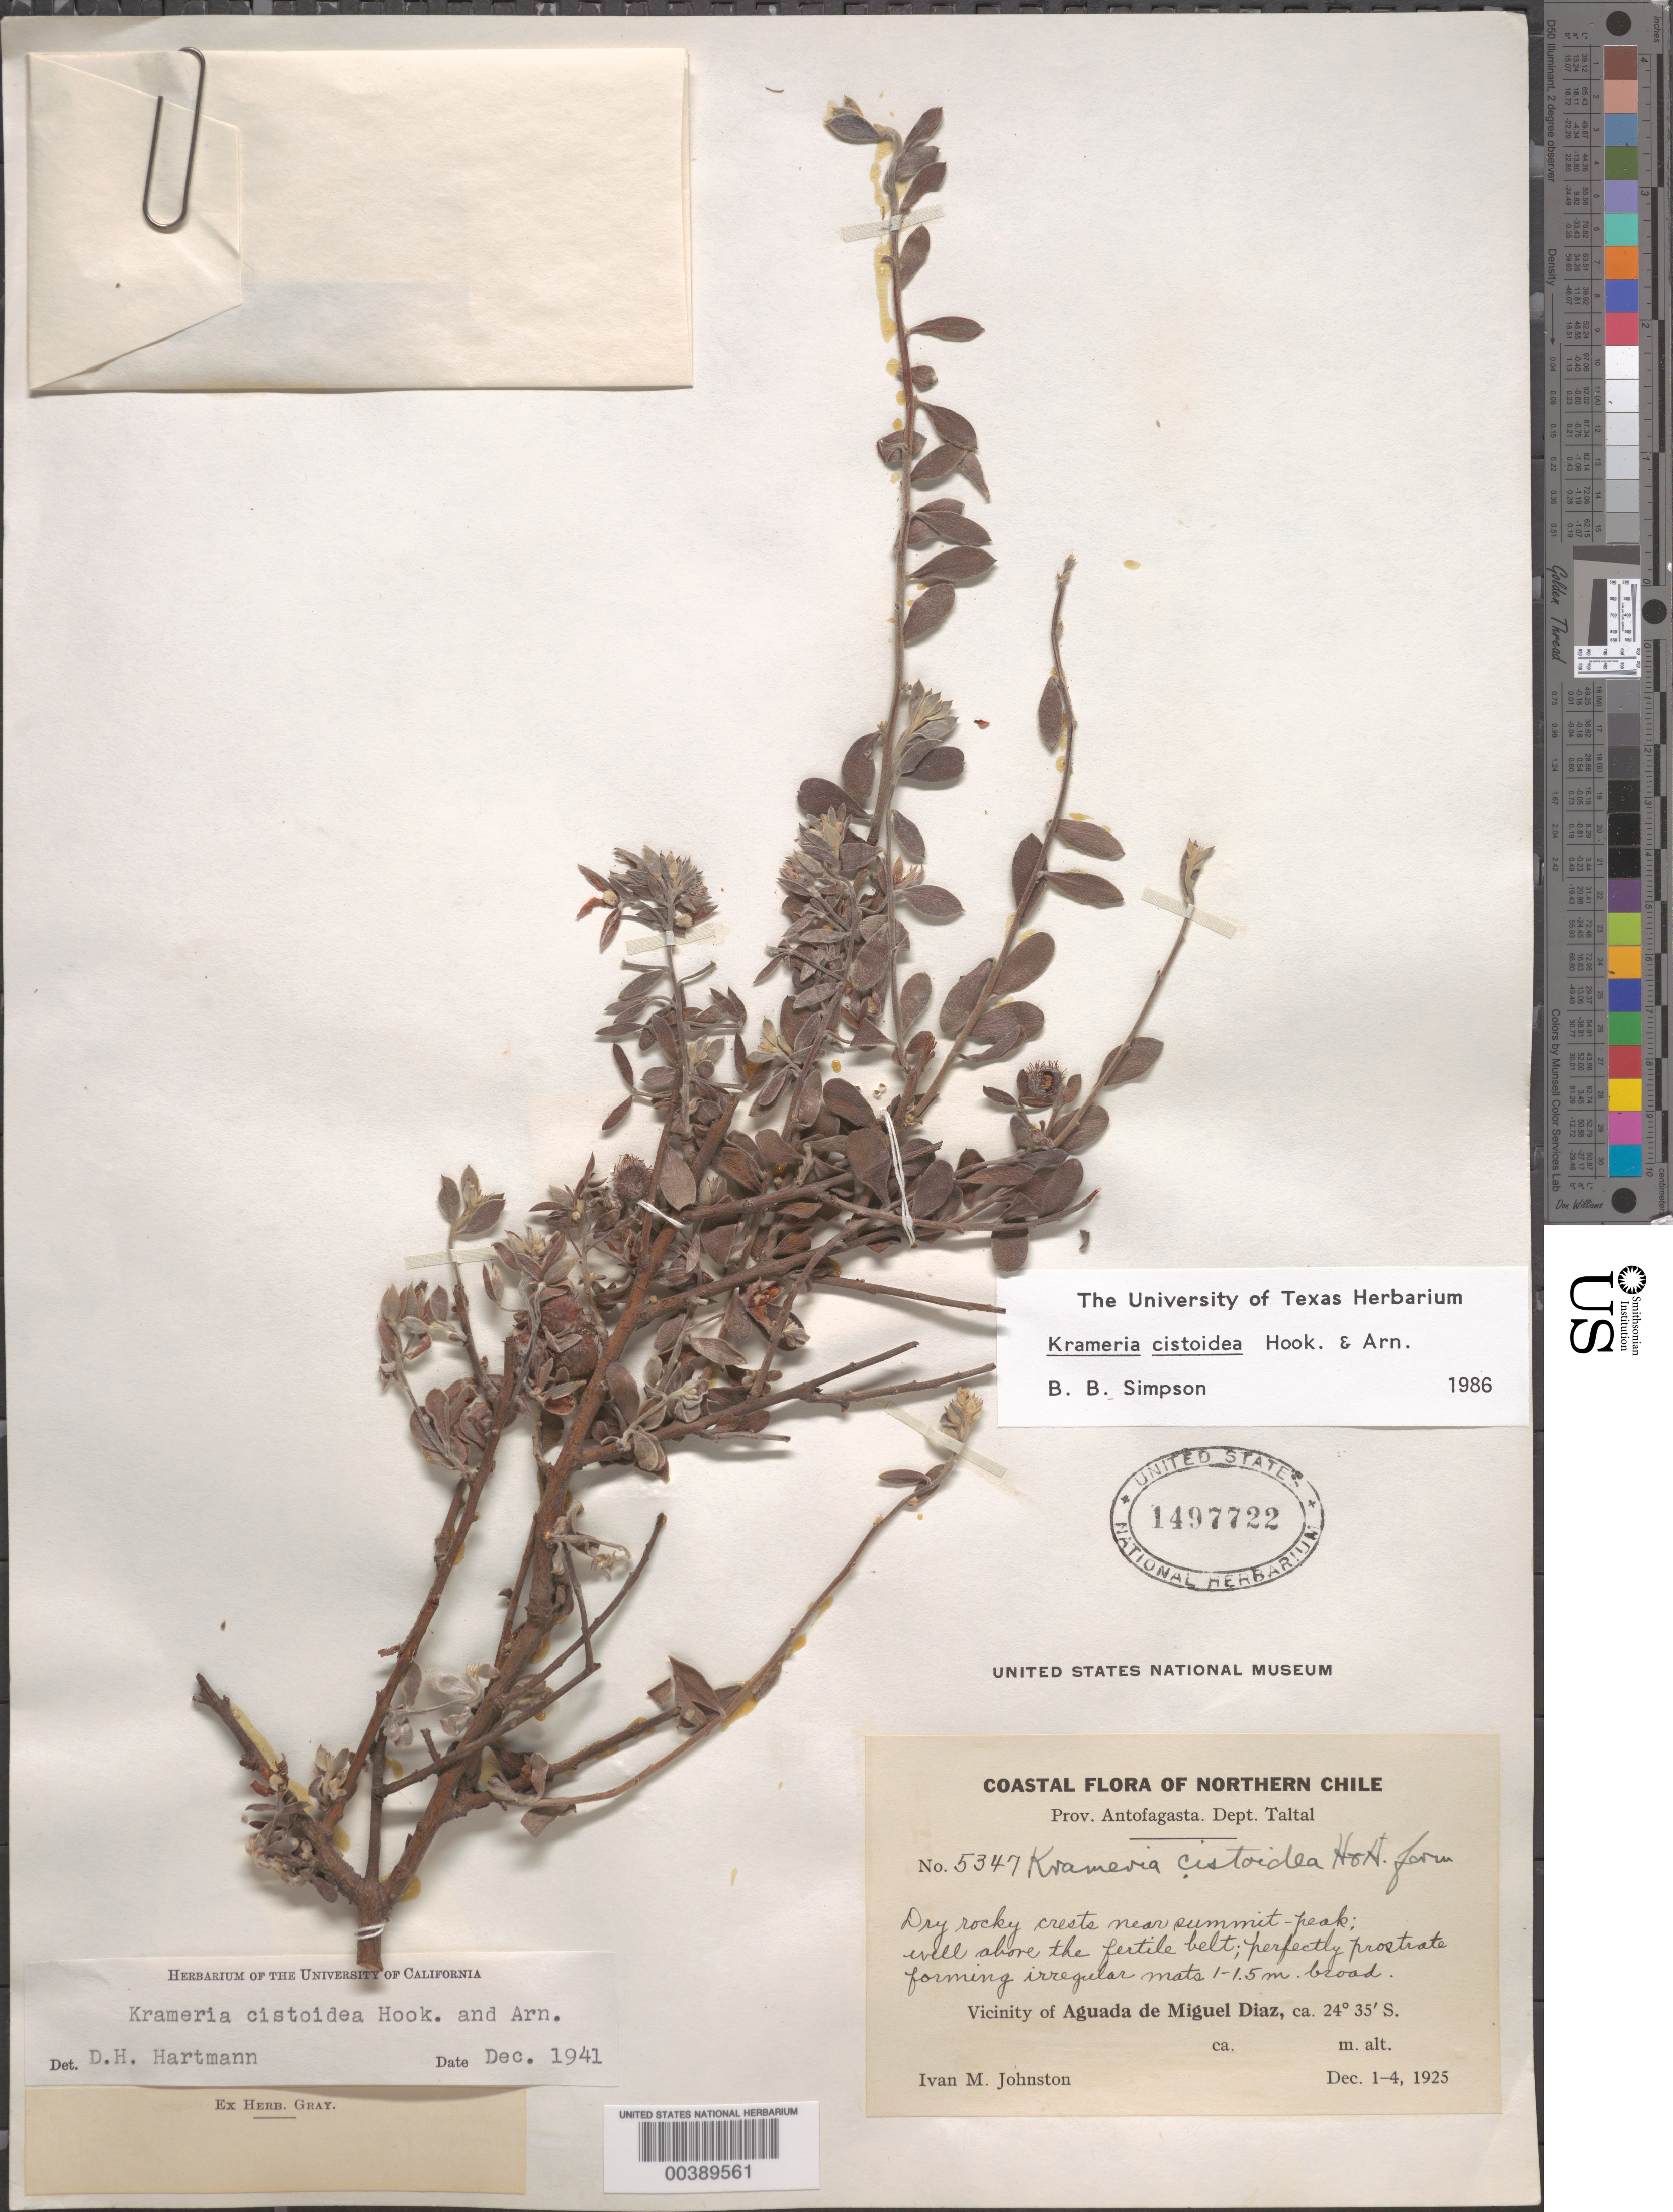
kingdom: Plantae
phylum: Tracheophyta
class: Magnoliopsida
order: Zygophyllales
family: Krameriaceae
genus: Krameria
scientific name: Krameria cistoidea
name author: Hook. & Arn.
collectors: I.M. Johnston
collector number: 5347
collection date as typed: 01 Dec 1925 to 04 Dec 1925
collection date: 1925-12-01/1925-12-04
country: Chile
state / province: Antofagasta (II)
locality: Taltal dept., vicinity of aguada de miguel diaz; crests near summit peak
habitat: Dry rocky crests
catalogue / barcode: US 1497722